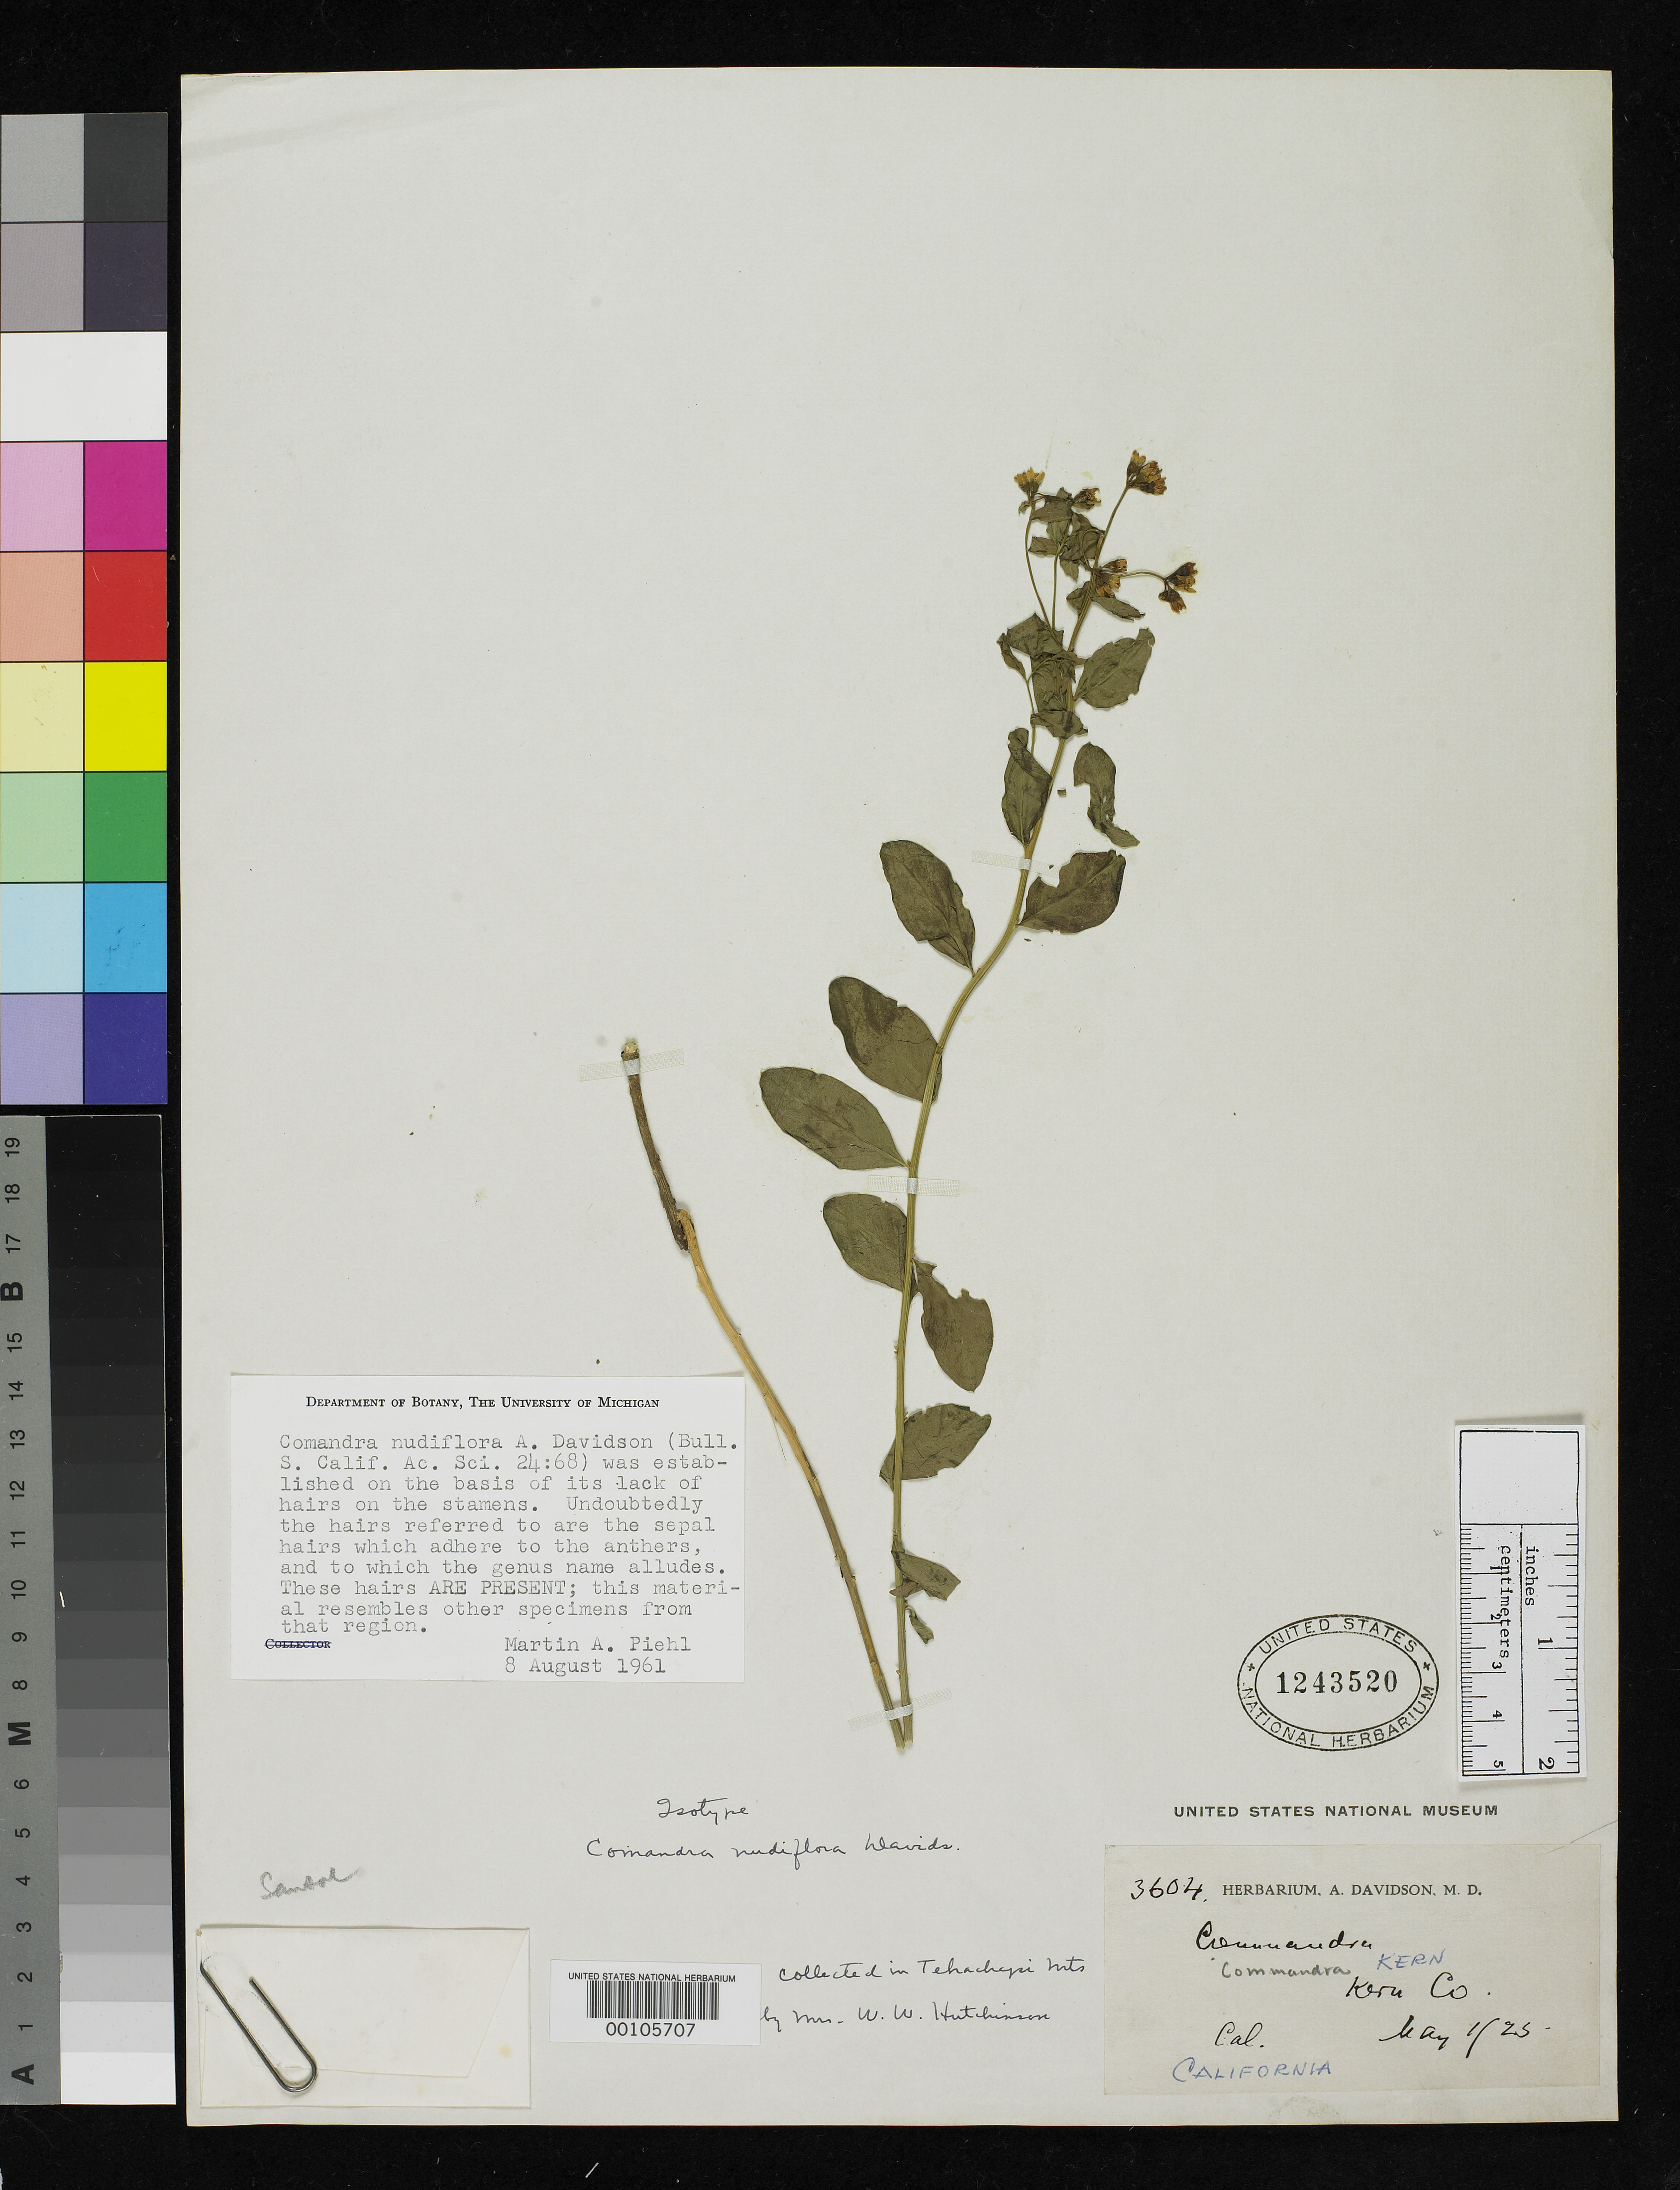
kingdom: Plantae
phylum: Tracheophyta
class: Magnoliopsida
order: Santalales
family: Comandraceae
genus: Comandra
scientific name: Comandra nudiflora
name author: Davidson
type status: Isotype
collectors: W. W. Hutchinson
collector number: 3604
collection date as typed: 01 May 1925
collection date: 1925-05-01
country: United States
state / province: California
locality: Tehachapi Mts.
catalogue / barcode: US 1243520